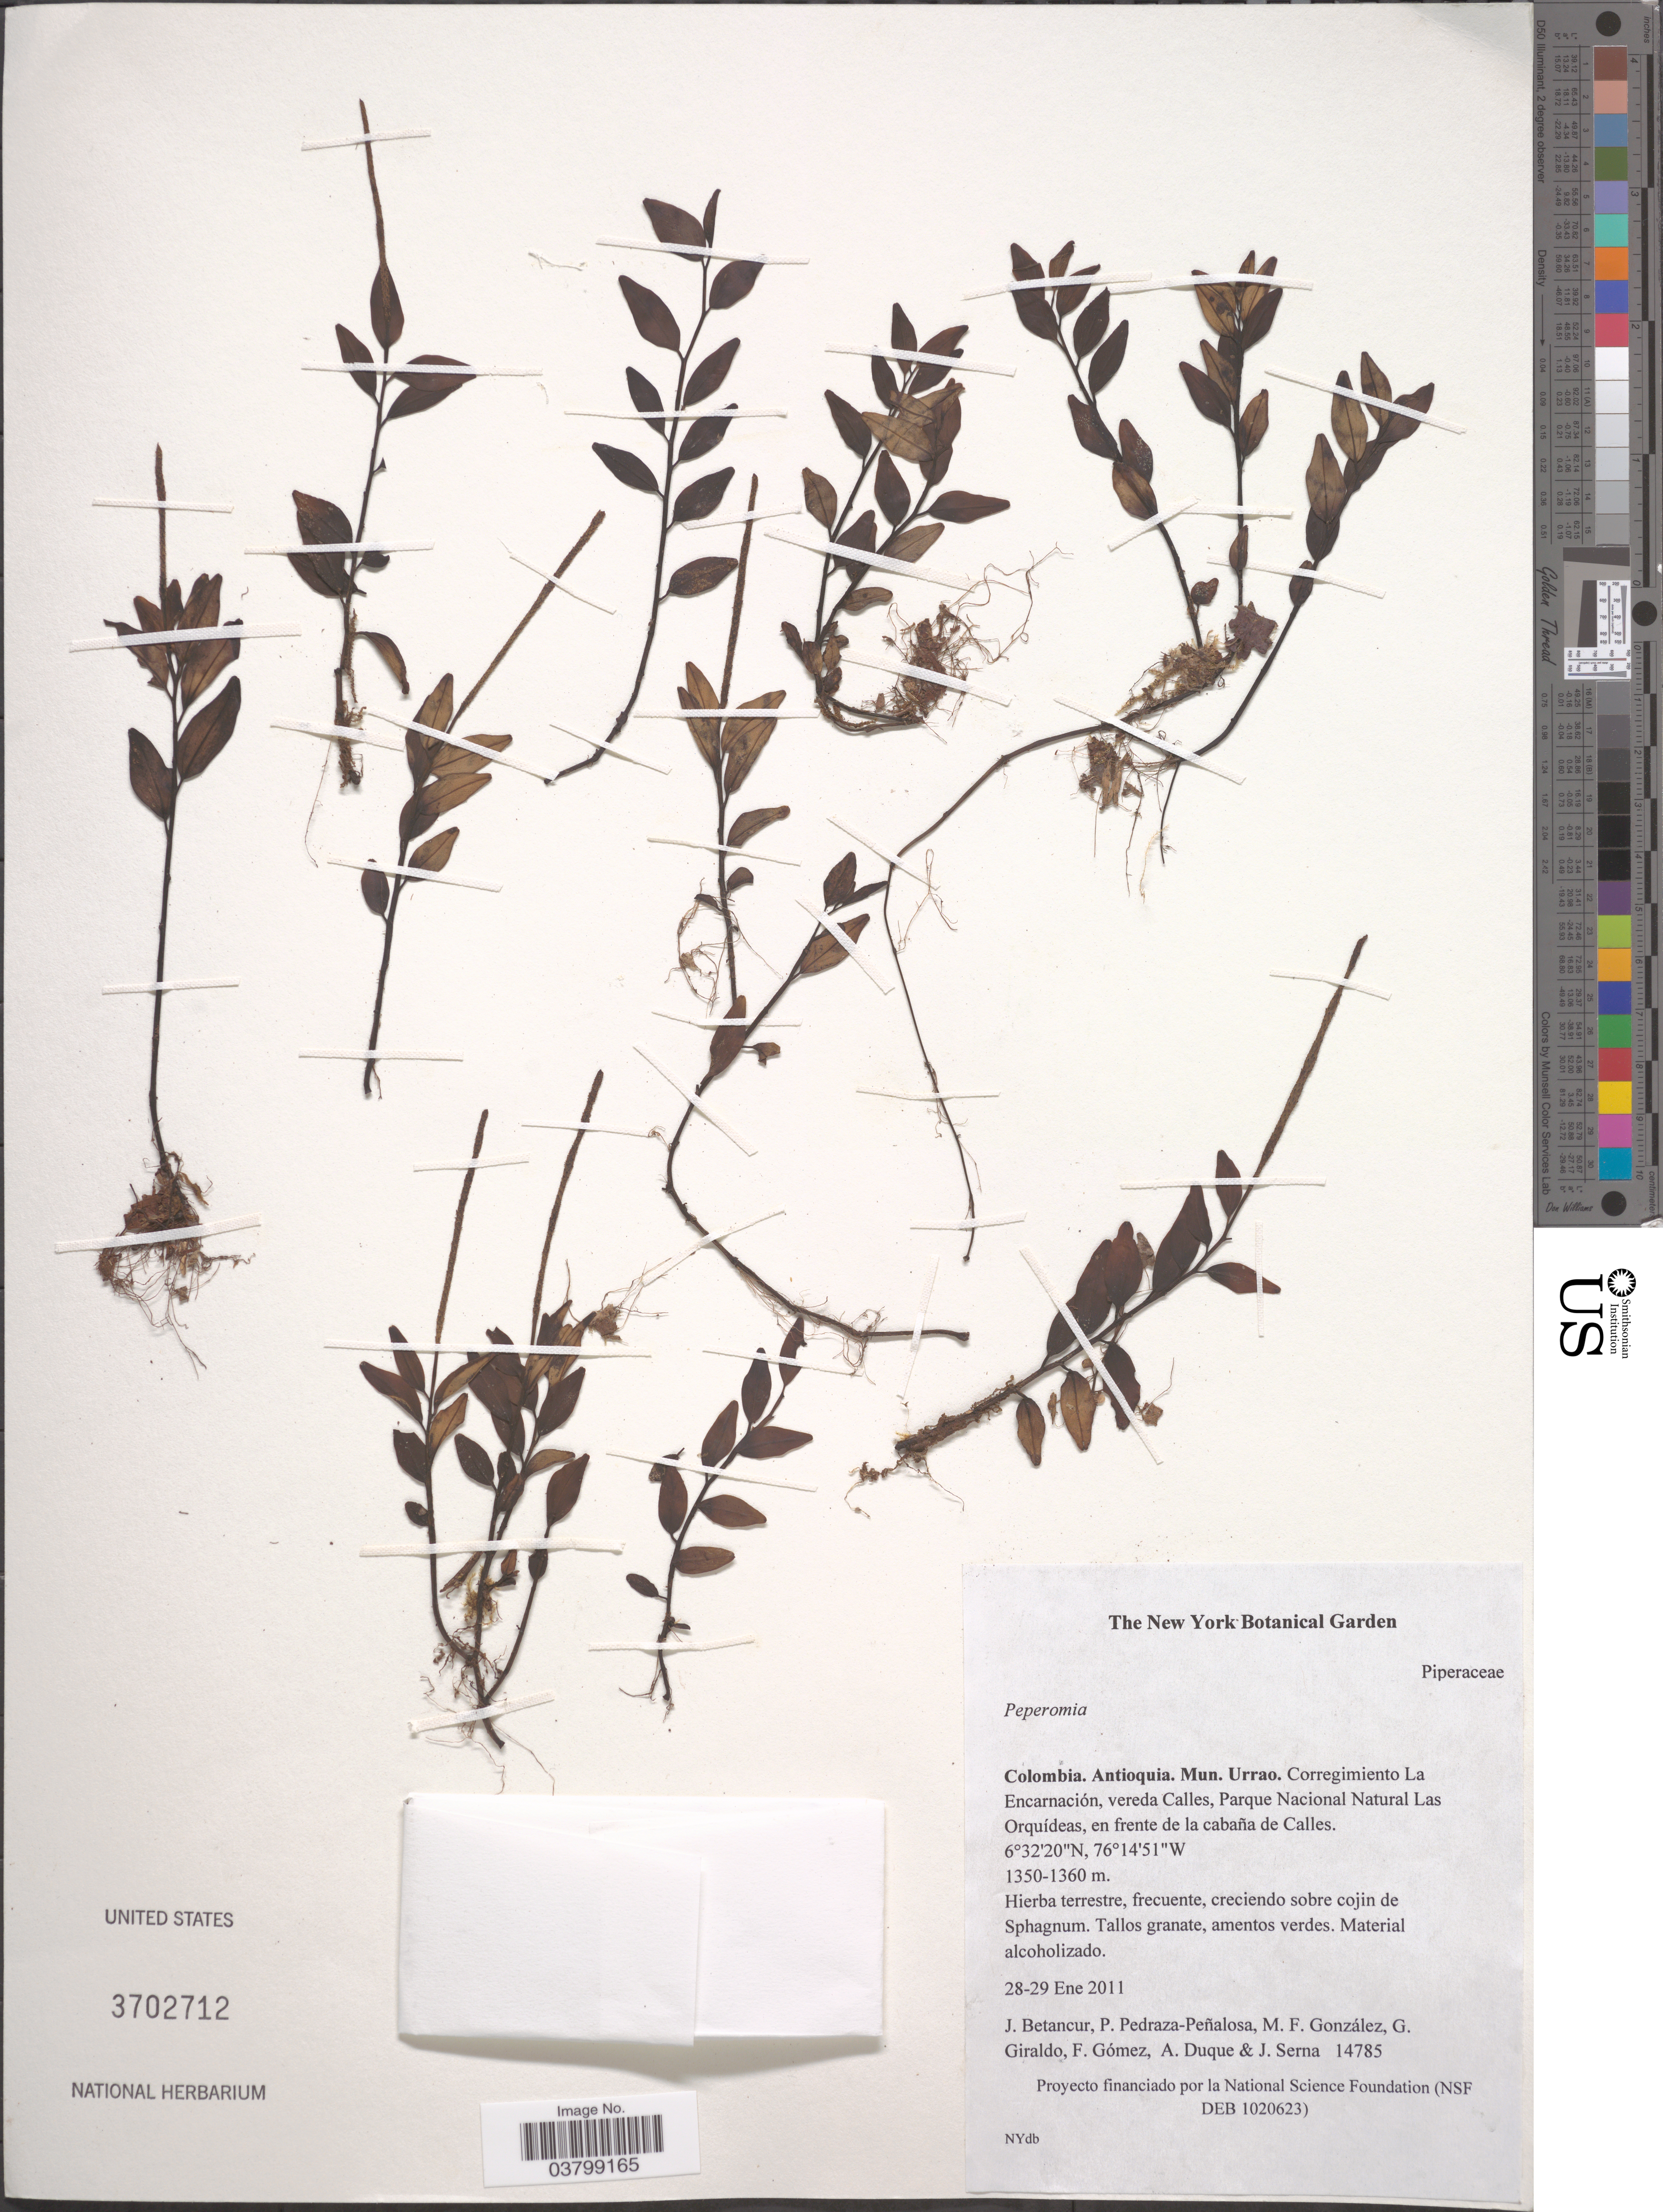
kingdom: Plantae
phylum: Tracheophyta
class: Magnoliopsida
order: Piperales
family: Piperaceae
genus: Peperomia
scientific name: Peperomia sp.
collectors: J. Betancur, P. Pedraza-Peñalosa, M. Gonzalez, G. Giraldo & et al.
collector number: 14785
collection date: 2011-01-28/2011-01-29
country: Colombia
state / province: Antioquia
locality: Mun. Urrao. Corregimiento La Encarnación, vereda Calles, Parque Nacional Natural Las Orquídeas, en frente de la cabaña de Calles.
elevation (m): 1350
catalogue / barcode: US 3702712